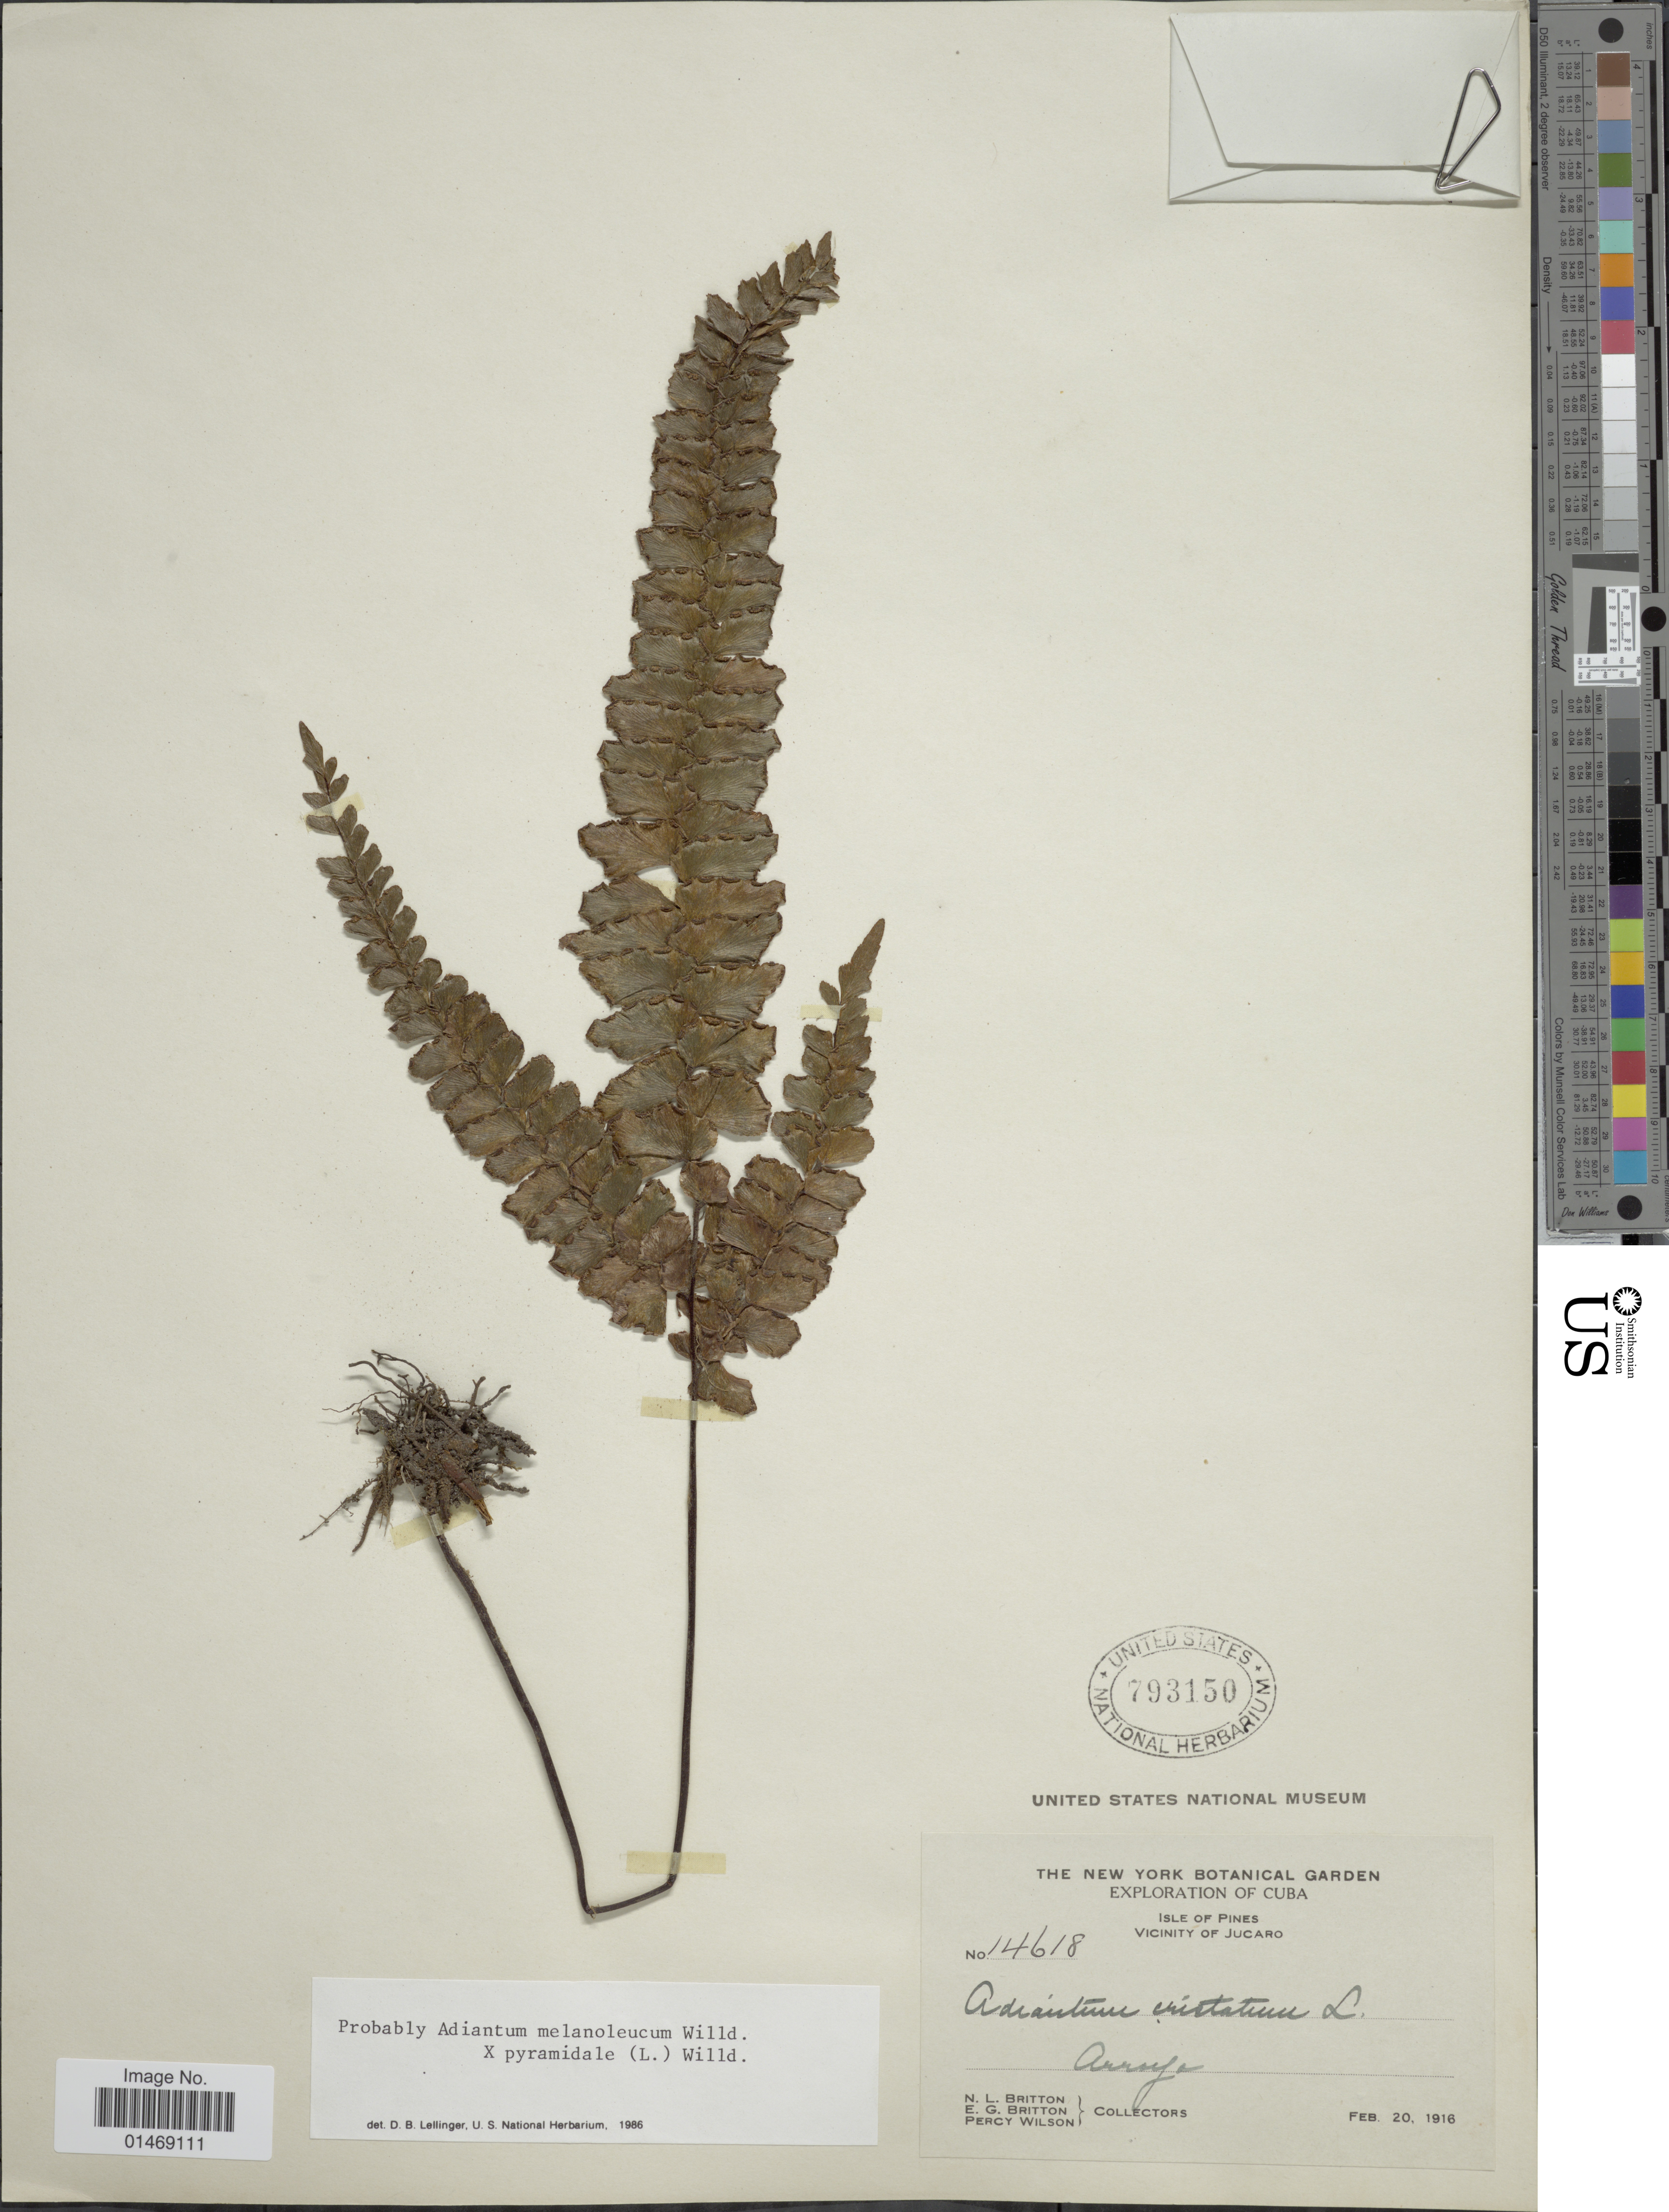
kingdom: Plantae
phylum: Tracheophyta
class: Polypodiopsida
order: Polypodiales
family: Pteridaceae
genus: Adiantum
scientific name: Adiantum melanoleucum x A. pyramidale (L.) Willd.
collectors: N. Britton, E. G. Britton & P. Wilson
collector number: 14618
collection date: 1916-02-20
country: Cuba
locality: Isle of Pines, Vicinity of Jucaro, Arroyo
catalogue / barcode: US 793150